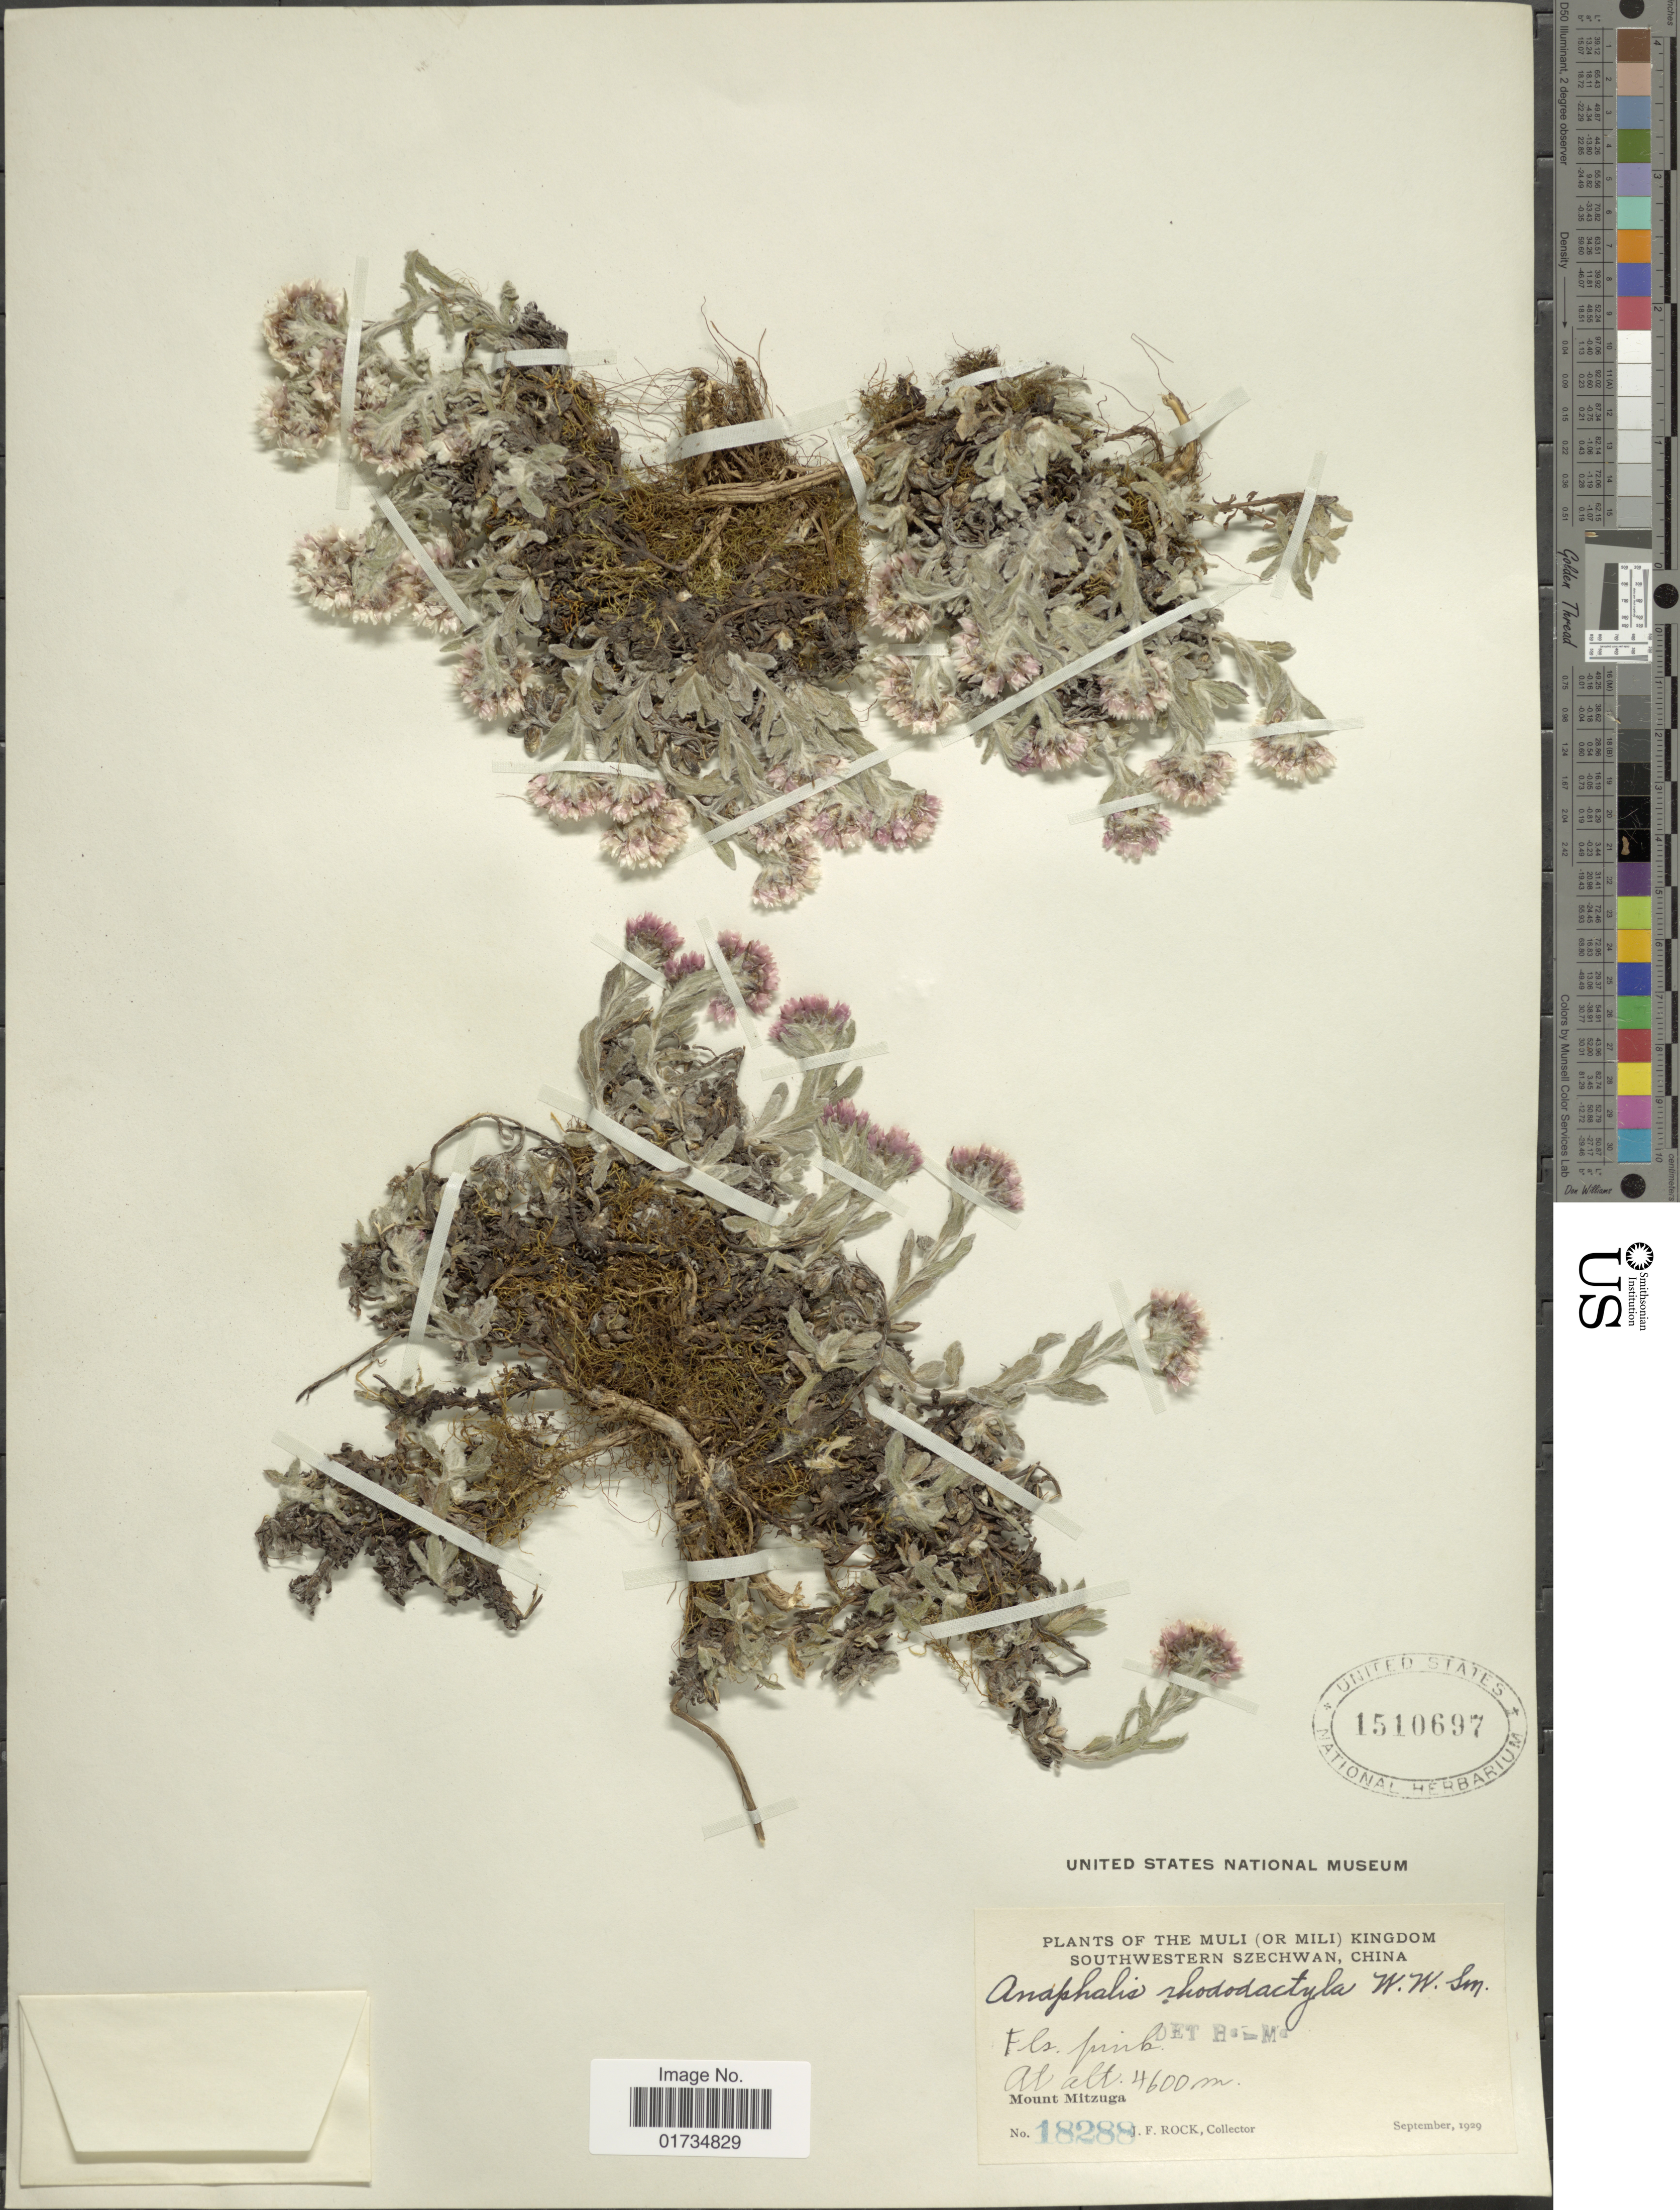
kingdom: Plantae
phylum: Tracheophyta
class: Magnoliopsida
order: Asterales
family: Asteraceae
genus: Anaphalis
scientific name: Anaphalis rhododactyla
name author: W.W. Sm.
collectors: J. Rock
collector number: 18288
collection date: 1929-09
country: China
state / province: Sichuan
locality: The Muli (or Mili) Kingdom, Southwestern Szechuan, China. Mount Mitzuga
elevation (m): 4600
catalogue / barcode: US 1510697